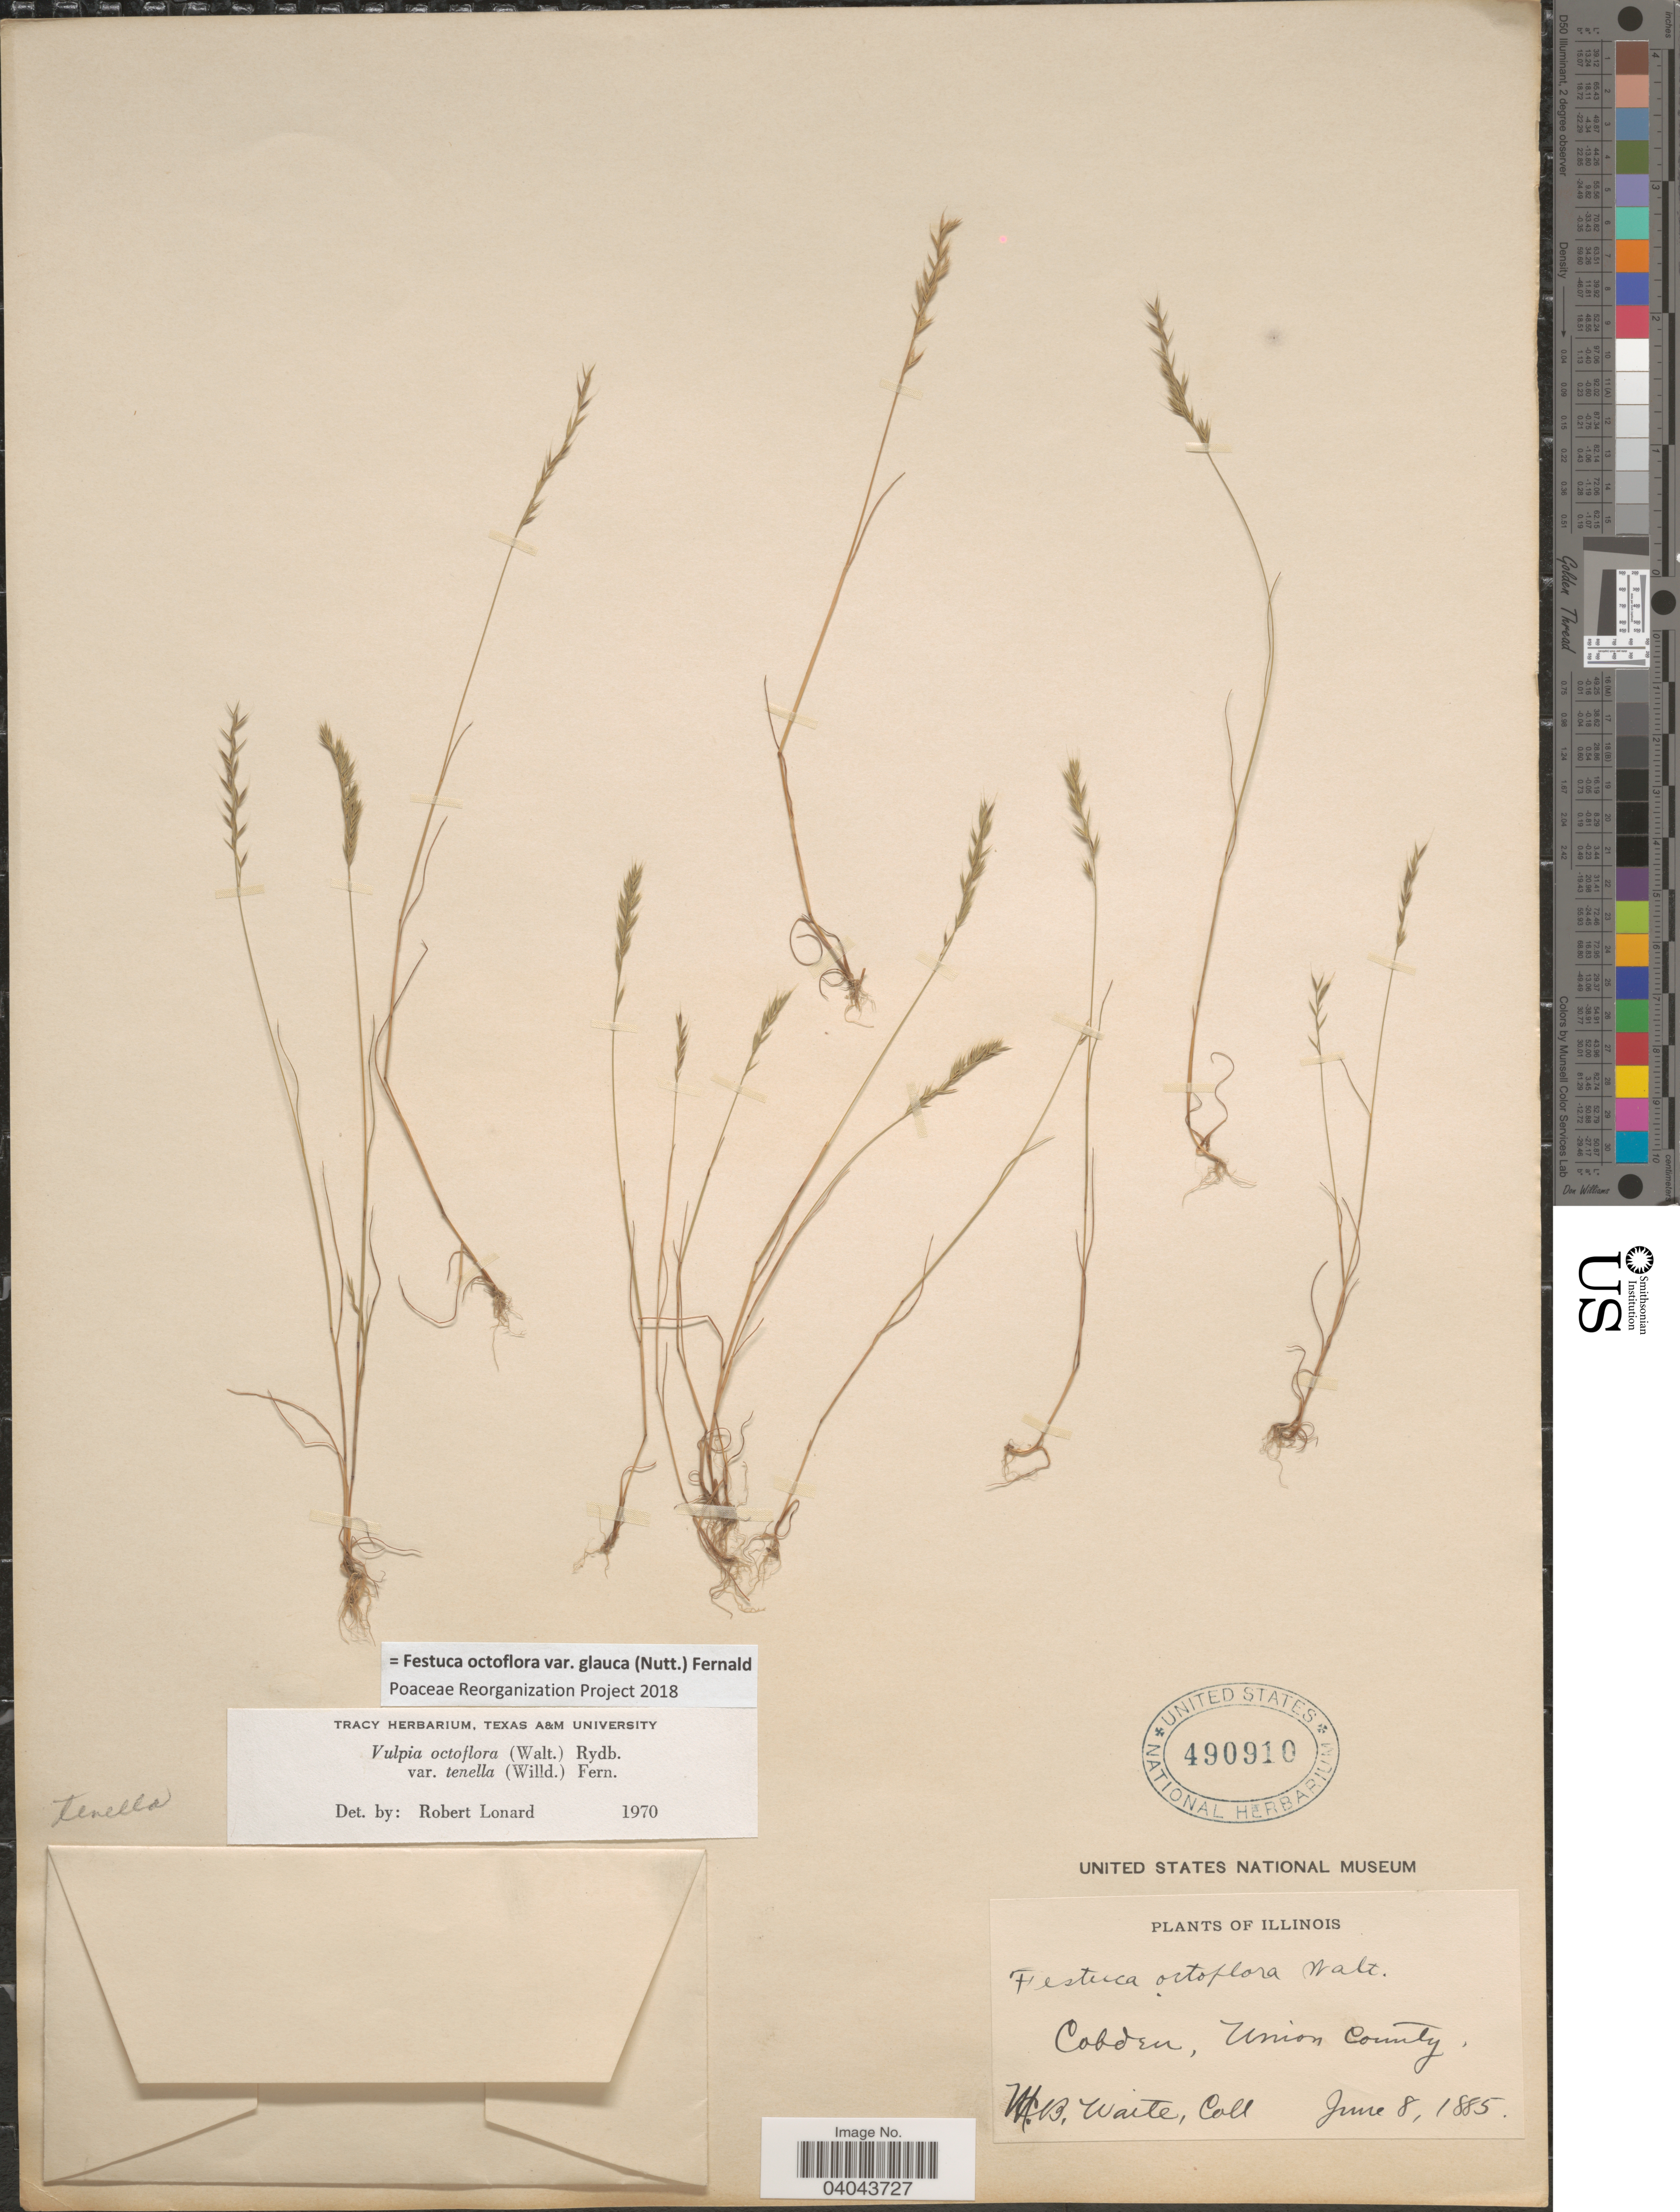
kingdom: Plantae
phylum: Tracheophyta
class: Liliopsida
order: Poales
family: Poaceae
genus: Festuca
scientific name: Festuca octoflora var. glauca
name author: (Nutt.) Fernald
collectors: M. B. Waite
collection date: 1885-06-08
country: United States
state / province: Illinois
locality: Cobden, Union County.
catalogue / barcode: US 490910